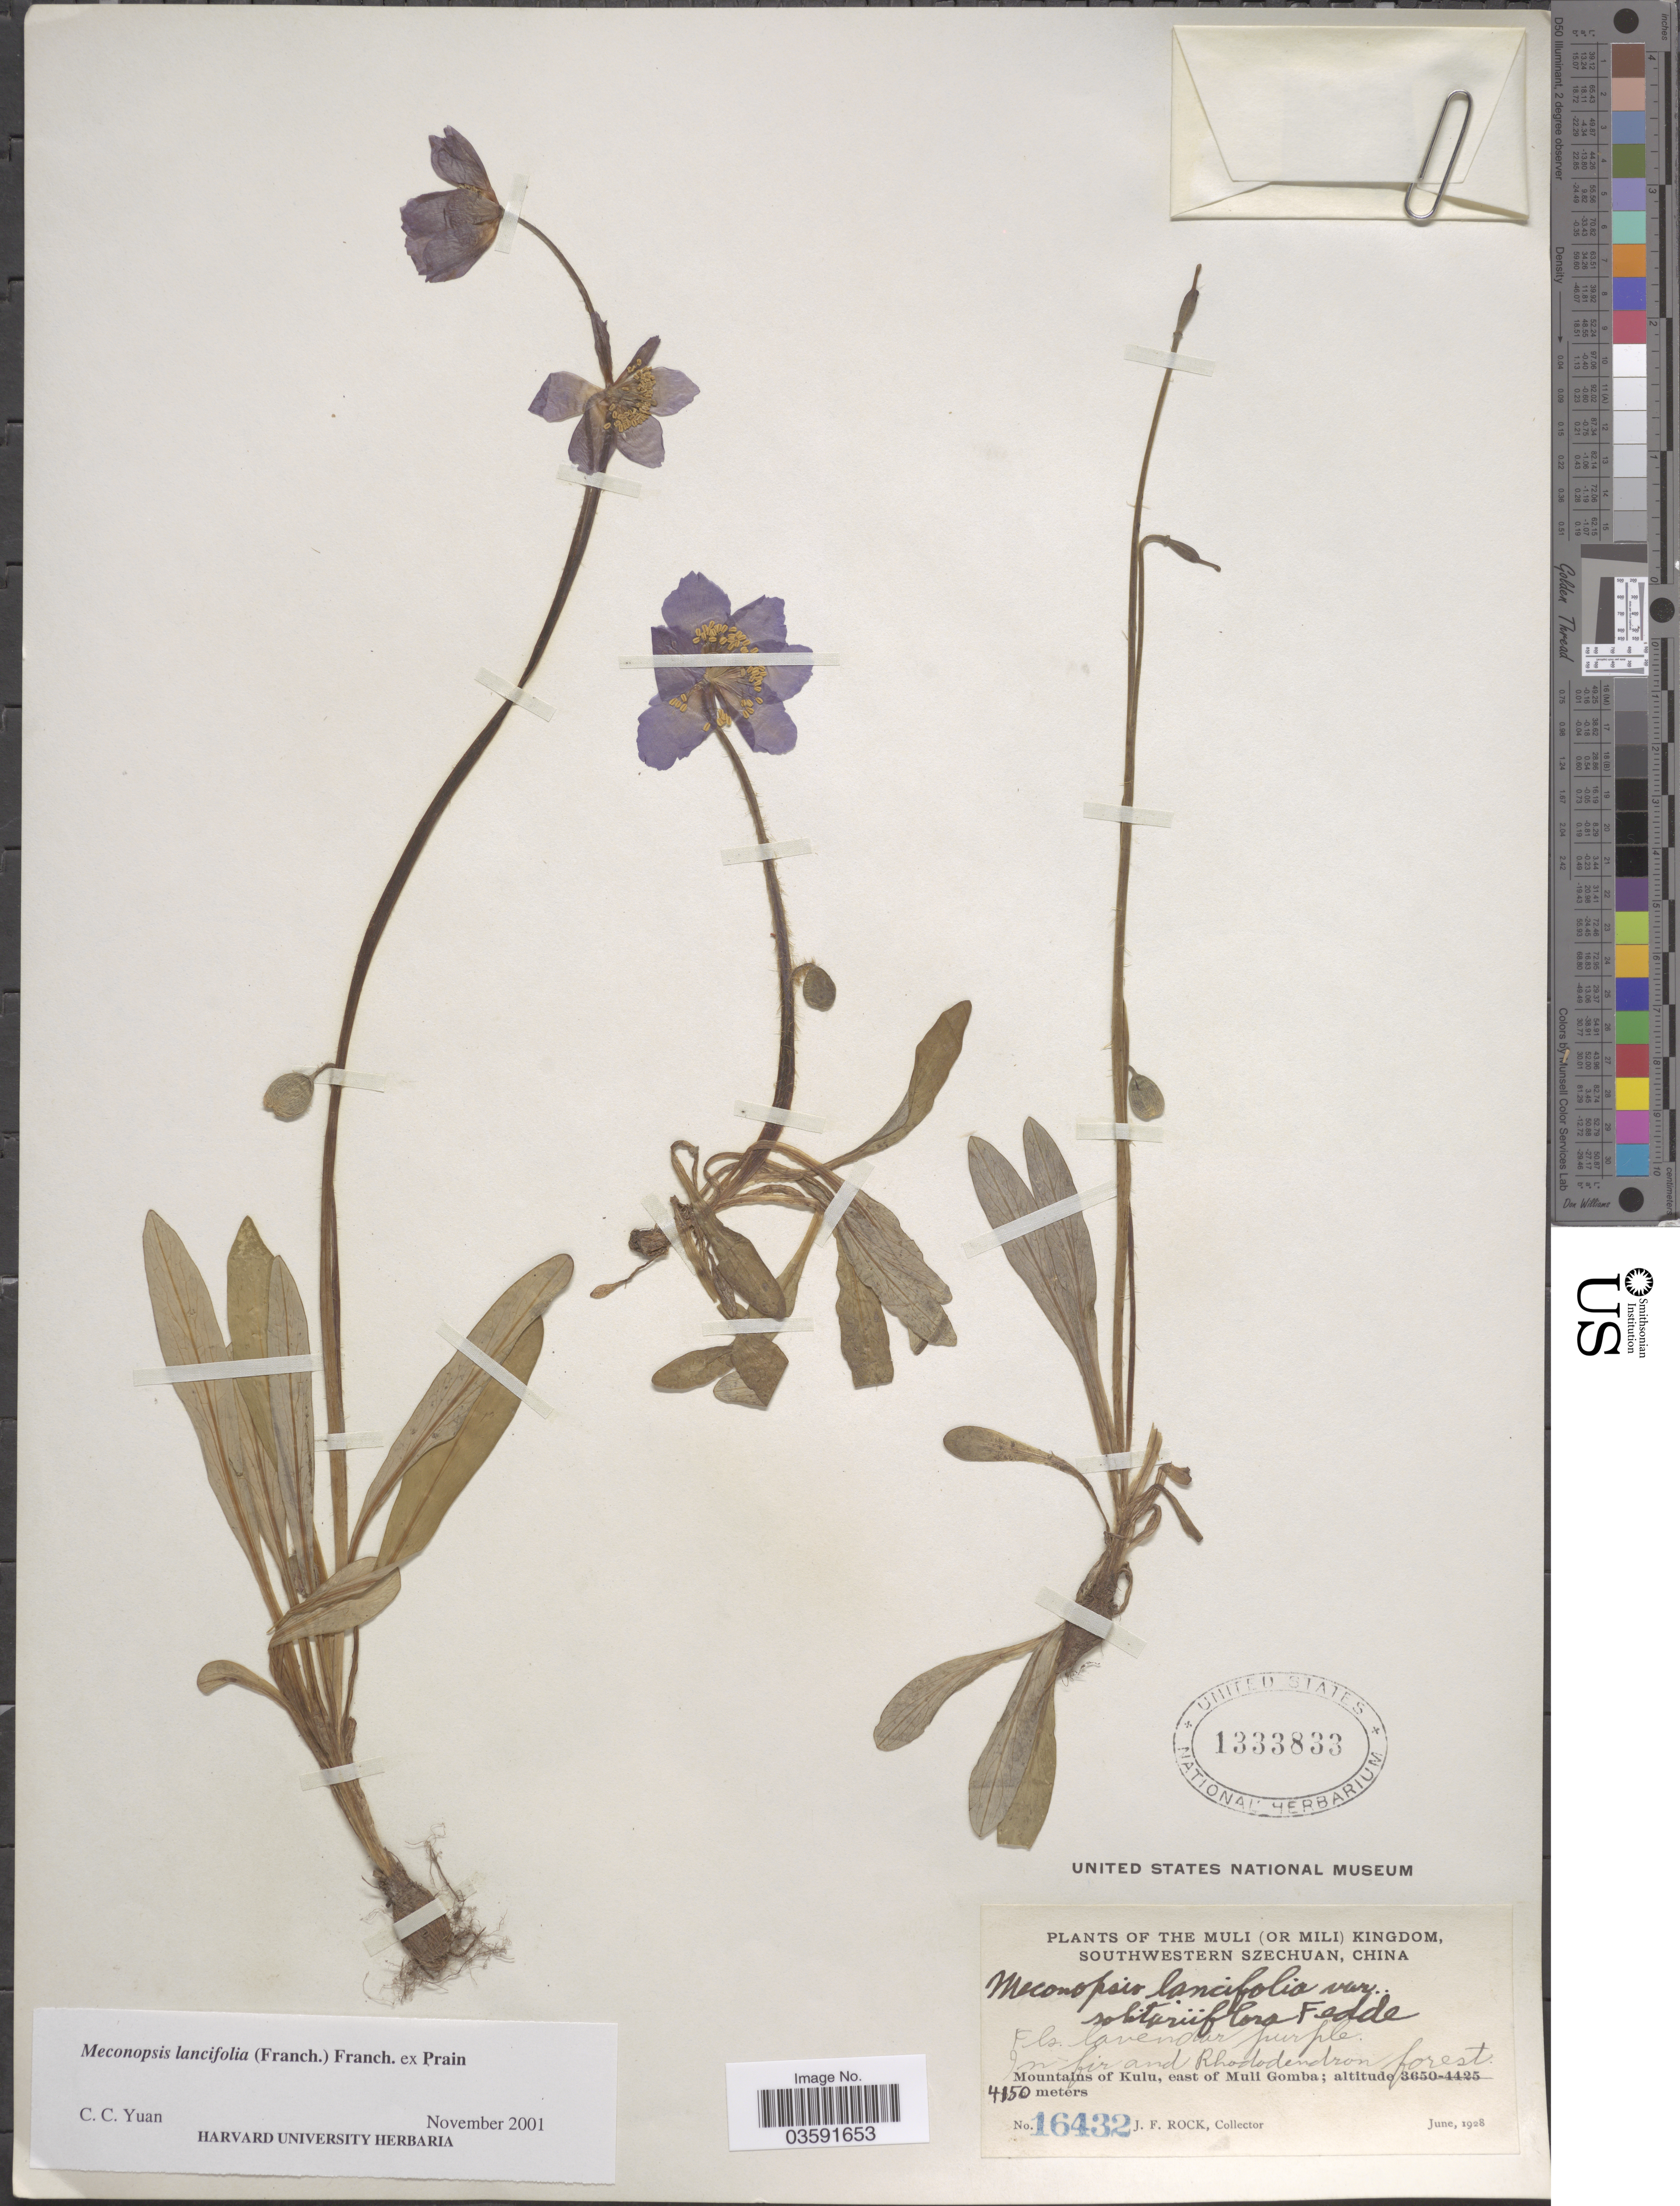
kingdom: Plantae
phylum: Tracheophyta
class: Magnoliopsida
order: Ranunculales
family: Papaveraceae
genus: Meconopsis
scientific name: Meconopsis lancifolia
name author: Franch. ex Prain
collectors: J. Rock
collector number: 16432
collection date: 1928-06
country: China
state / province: Sichuan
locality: The Muli (or Mili) Kingdom, Southwestern Szechuan. In fir and Rhododendron forest. Mountains of Kulu, east of Muli Gomba.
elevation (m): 4150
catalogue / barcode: US 1333833